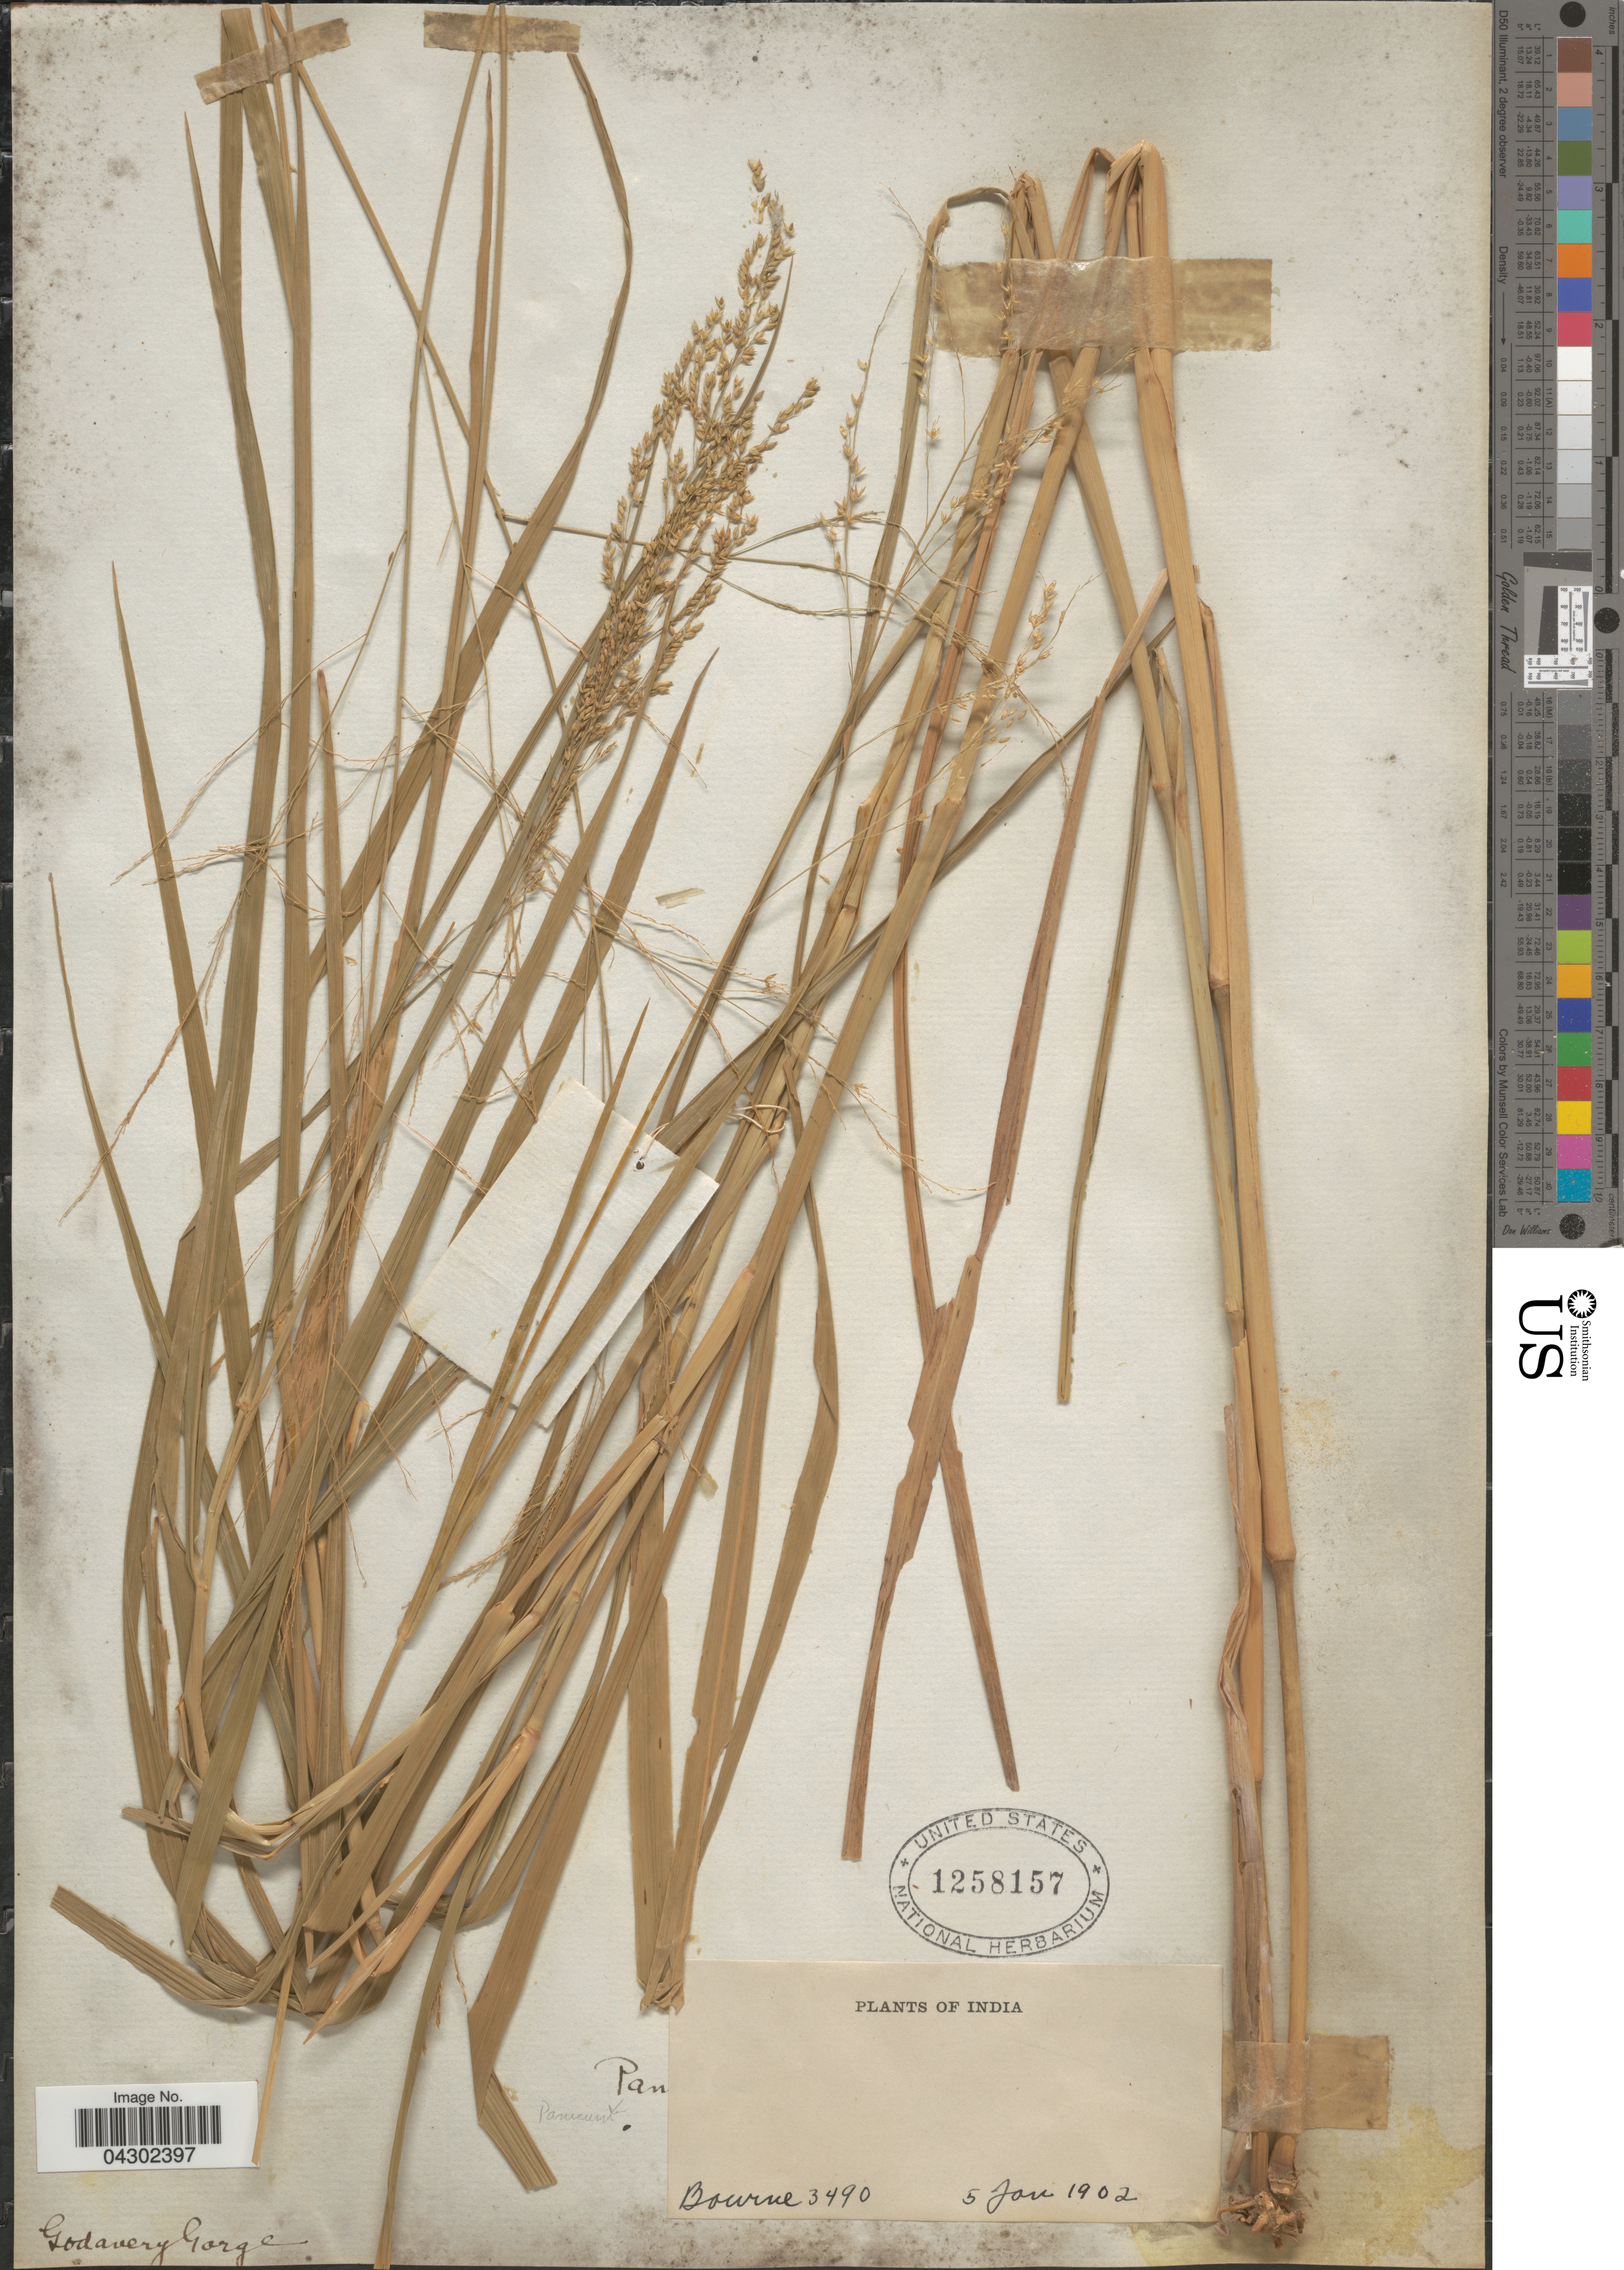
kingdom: Plantae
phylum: Tracheophyta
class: Liliopsida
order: Poales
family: Poaceae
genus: Panicum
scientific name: Panicum sp.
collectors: -- Bourne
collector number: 3490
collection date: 1902-01-05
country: India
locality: Godavery Gorge.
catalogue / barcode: US 1258157